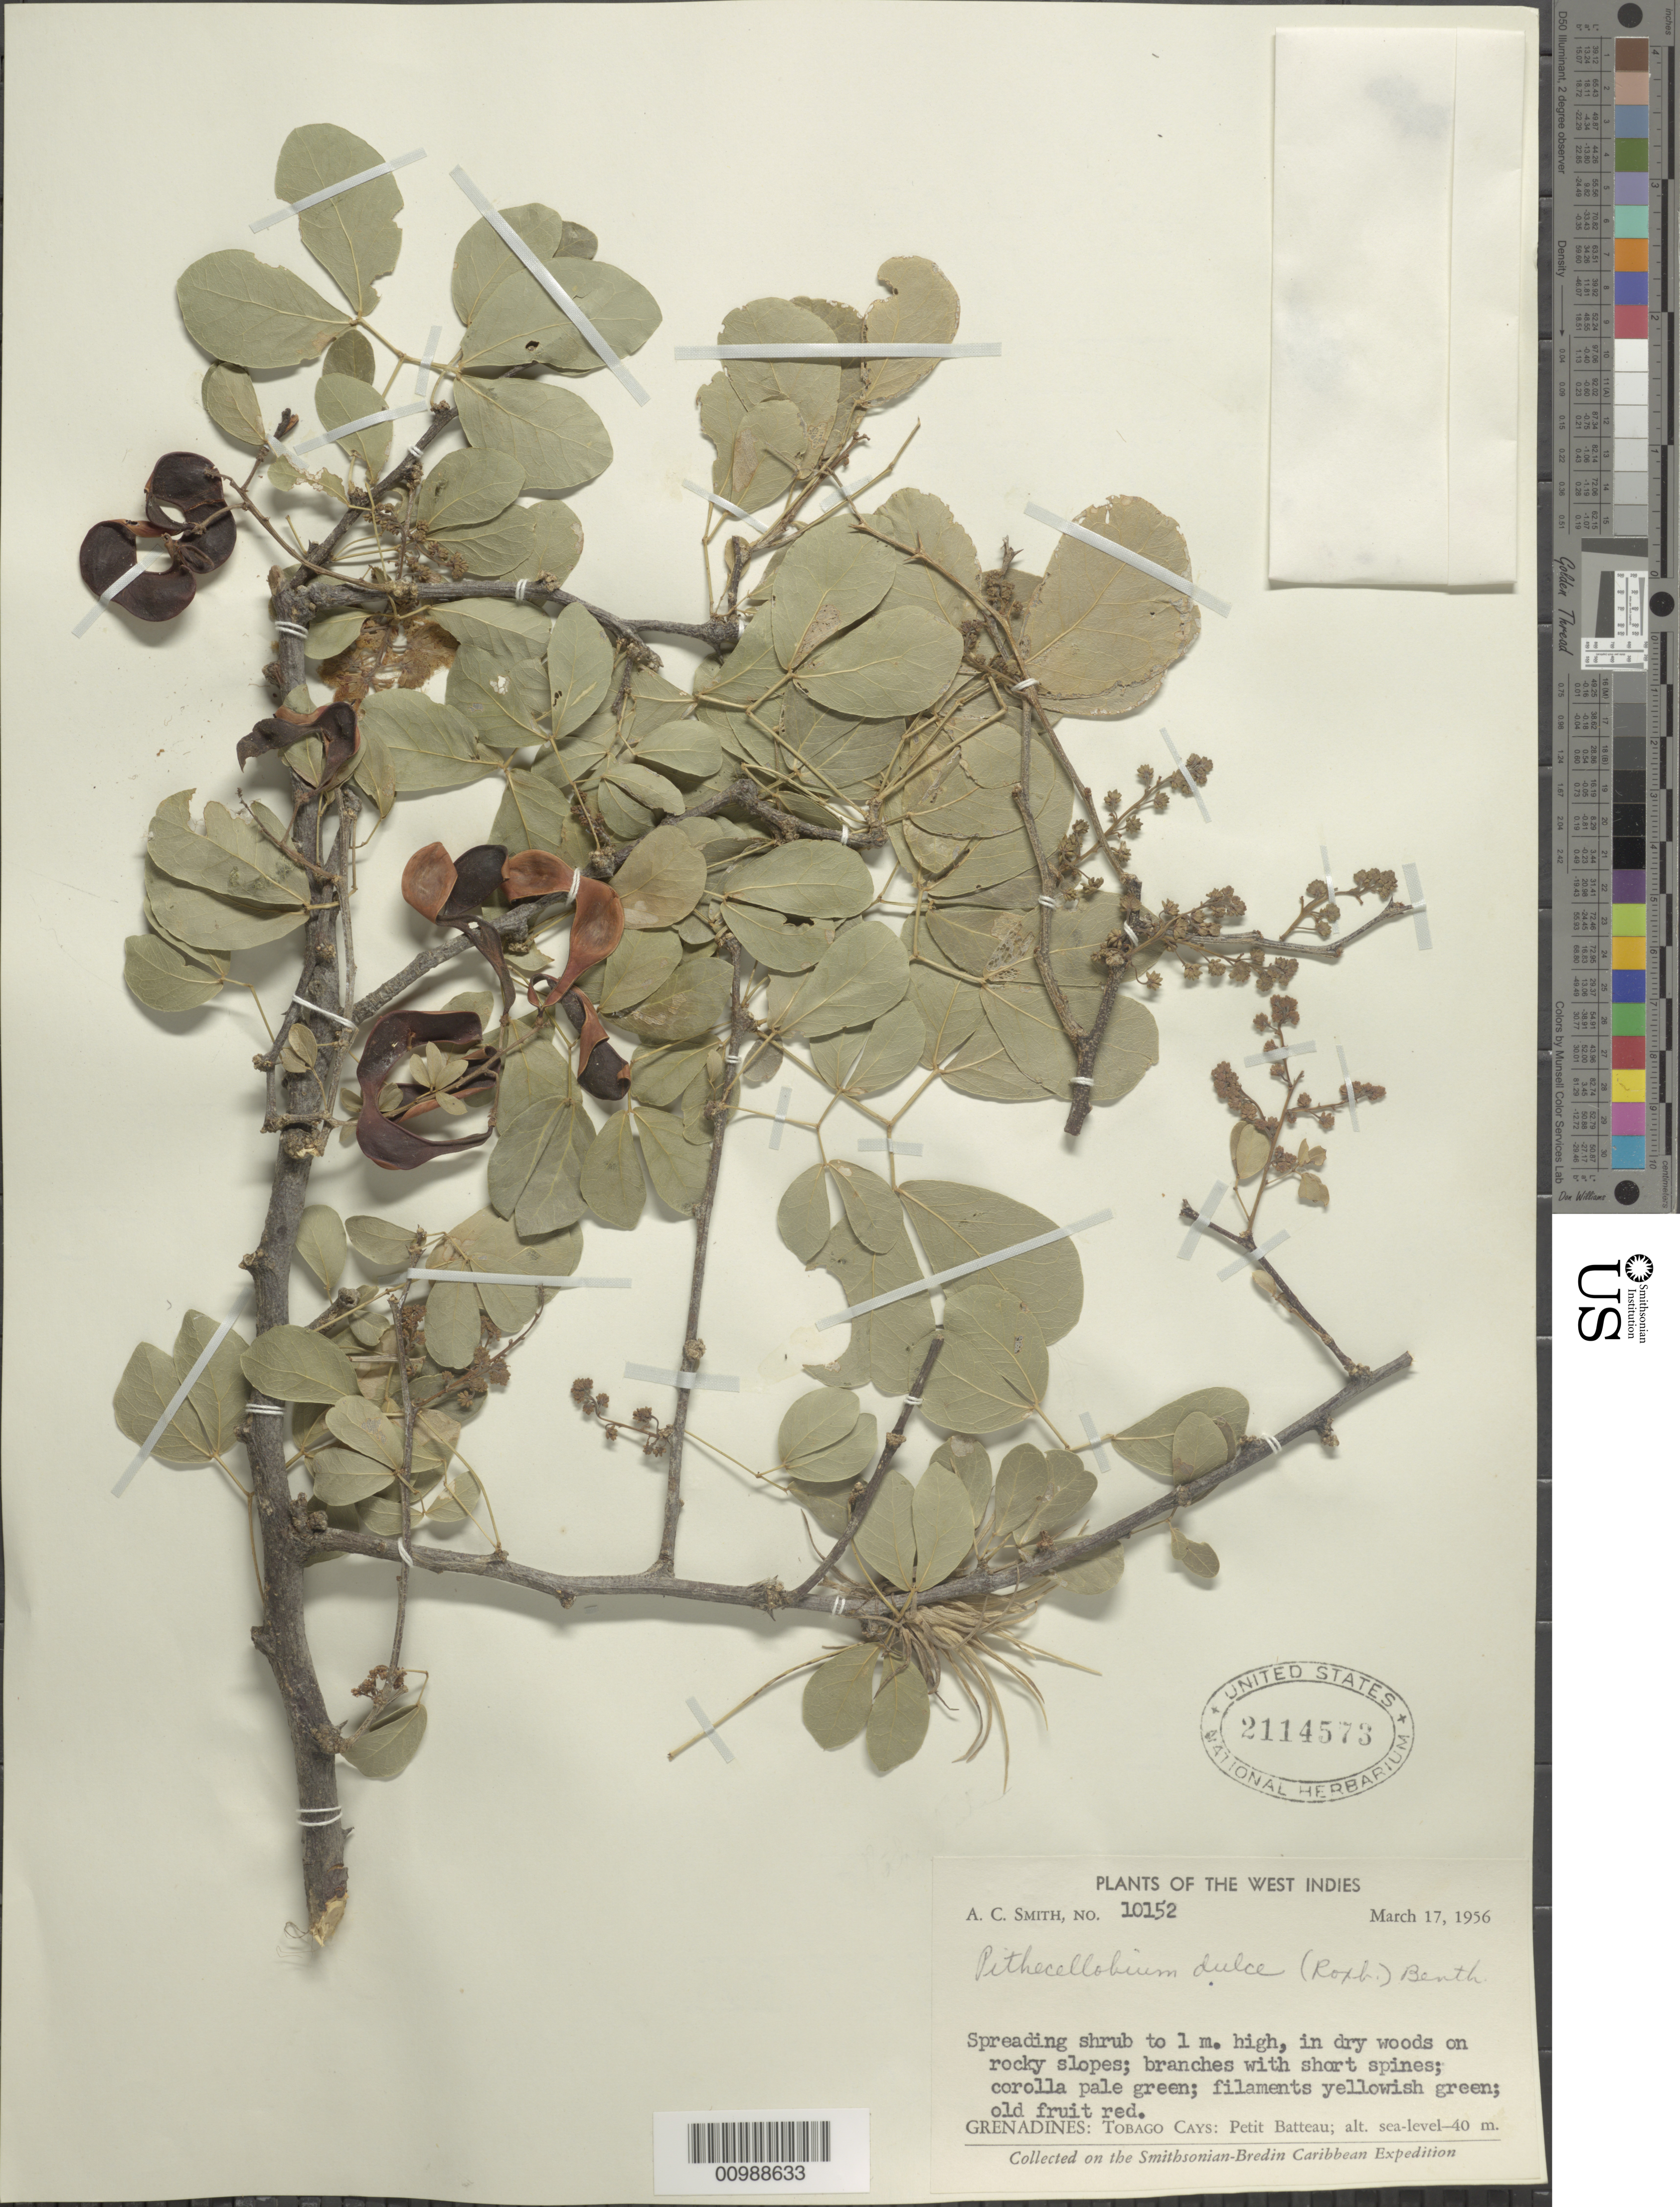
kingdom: Plantae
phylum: Tracheophyta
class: Magnoliopsida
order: Fabales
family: Fabaceae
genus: Pithecellobium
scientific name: Pithecellobium dulce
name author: (Roxb.) Benth.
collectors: A. C. Smith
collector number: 10152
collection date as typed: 17 Mar 1956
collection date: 1956-03-17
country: St. Vincent - Grenadines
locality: The Grenadines: Tobago Cays, Petit Batteau.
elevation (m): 0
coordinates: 0 N, 0 E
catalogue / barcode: US 2114573